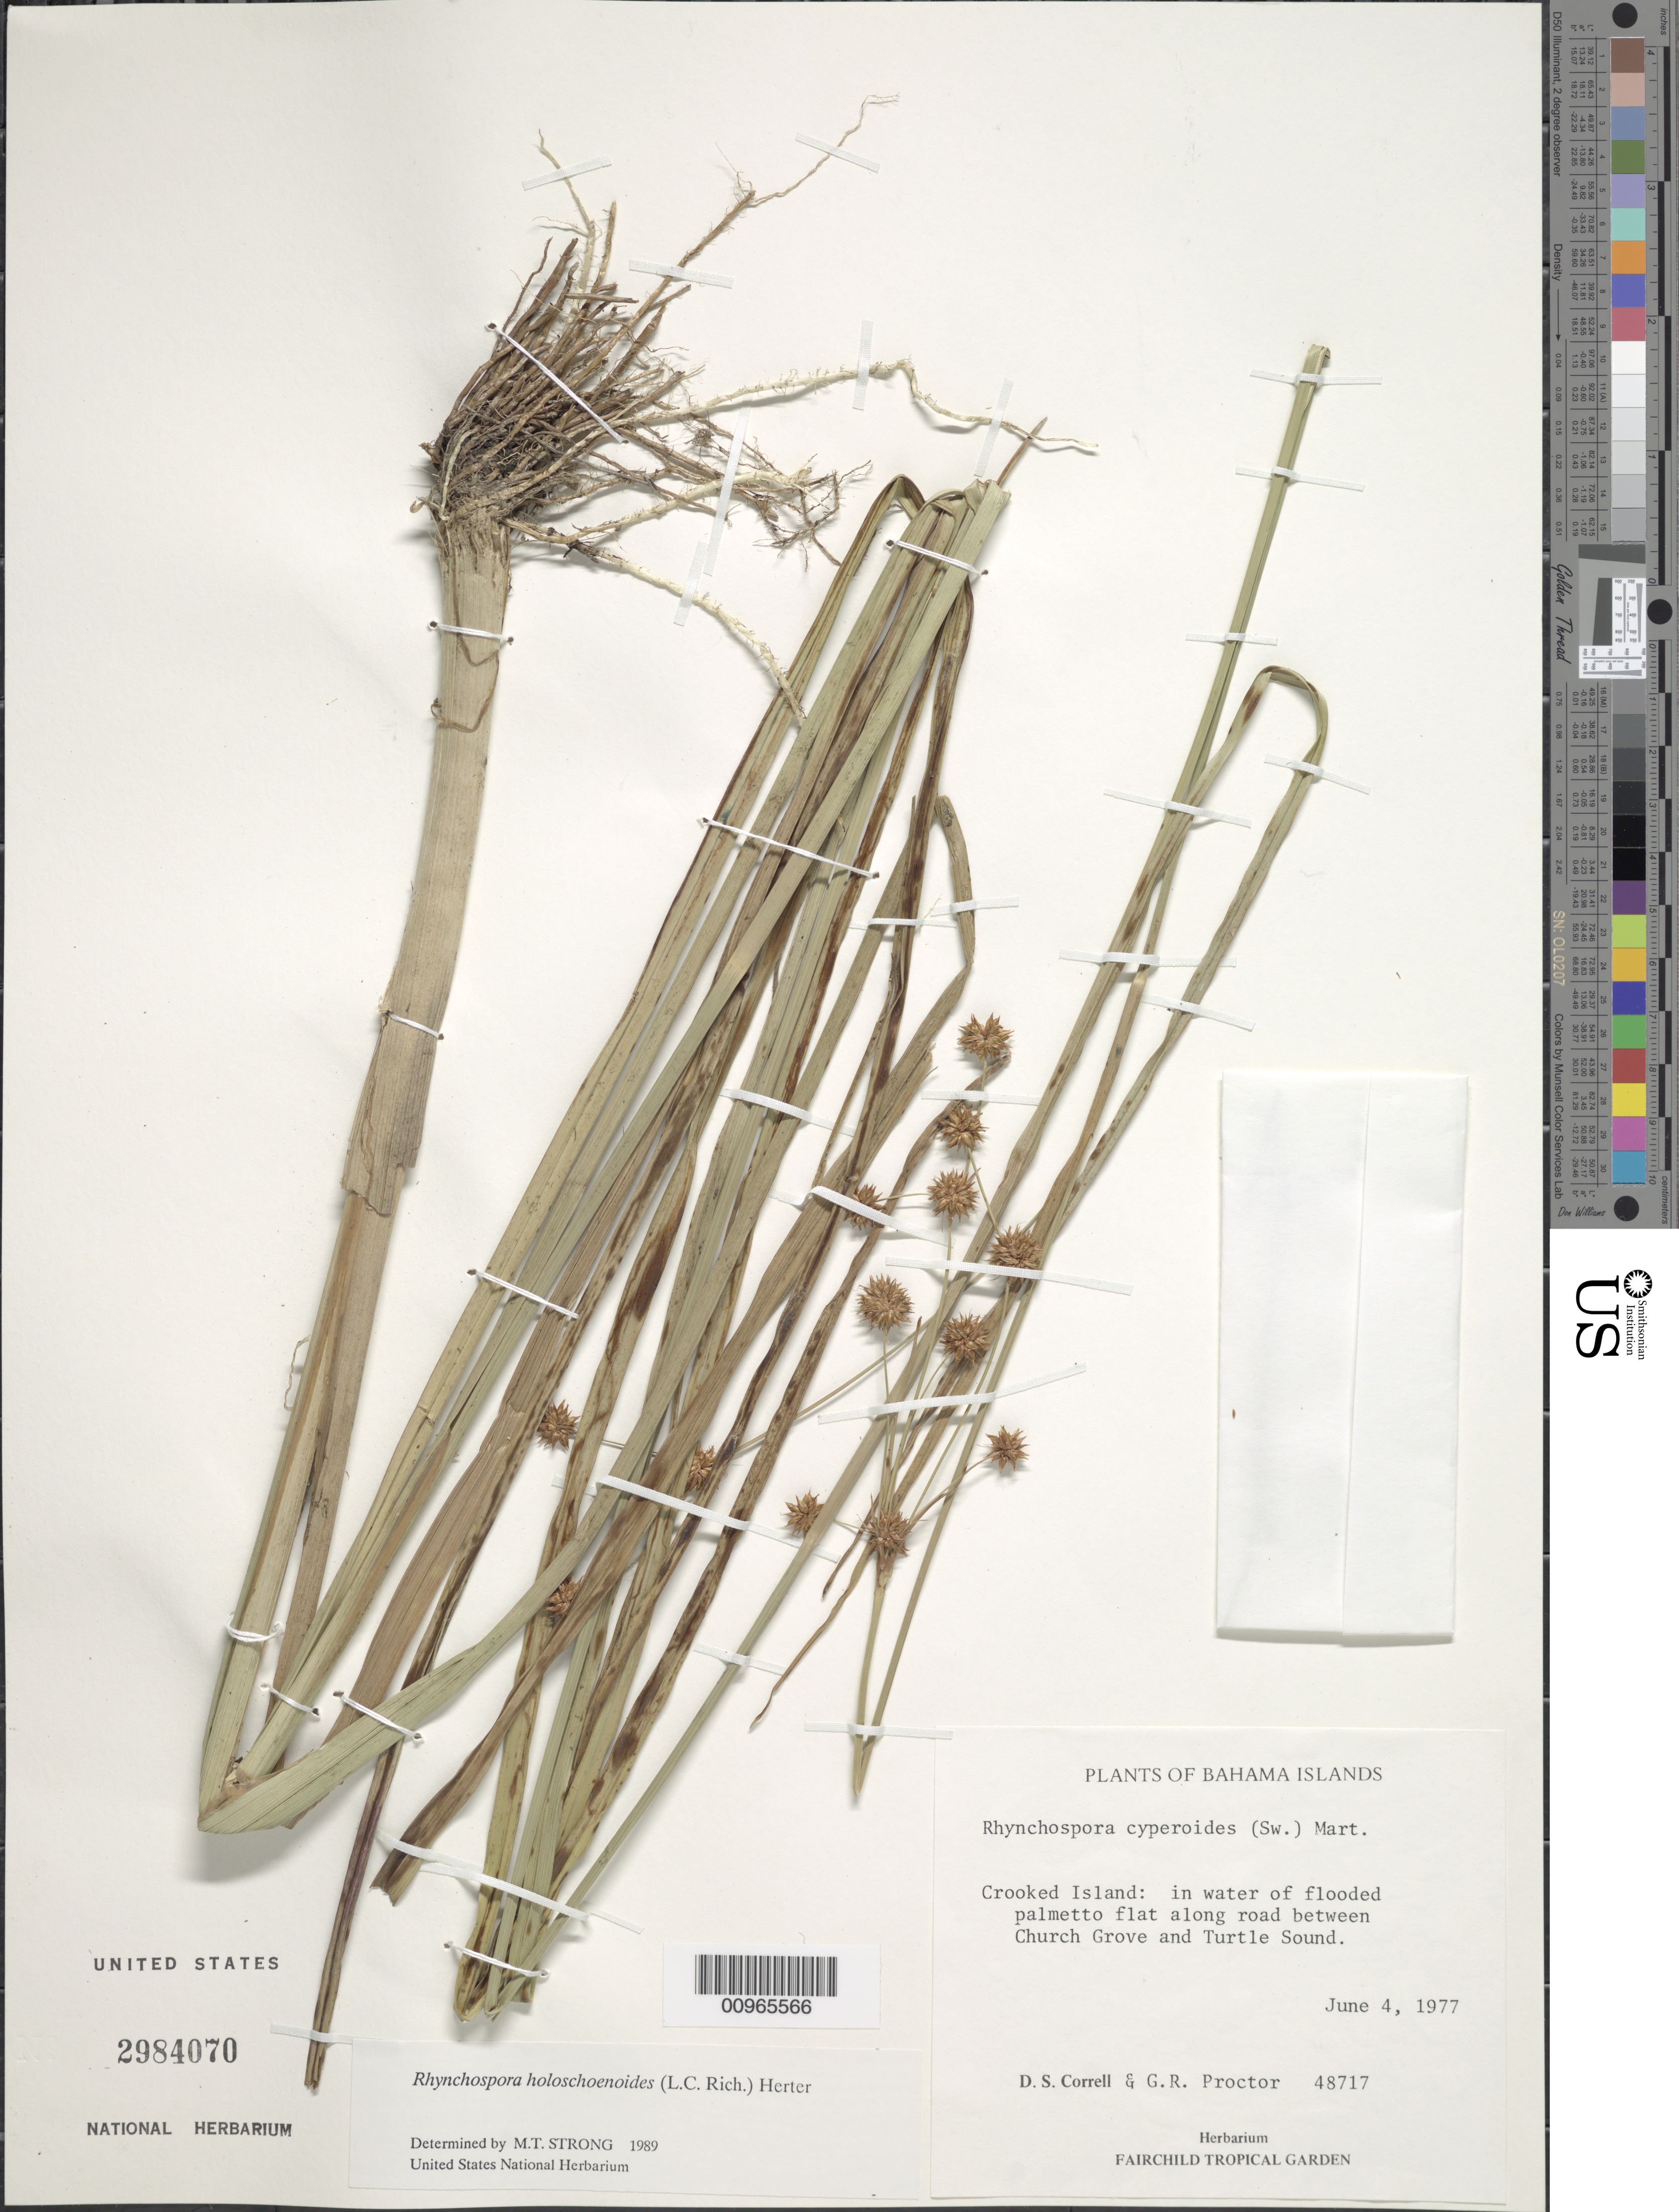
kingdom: Plantae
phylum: Tracheophyta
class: Liliopsida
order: Poales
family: Cyperaceae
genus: Rhynchospora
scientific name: Rhynchospora holoschoenoides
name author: (Rich.) Herter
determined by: Strong, M. T., (US), Smithsonian Institution - National Museum of Natural History (UNITED STATES)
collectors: D. S. Correll & G. R. Proctor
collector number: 48717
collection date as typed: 04 Jun 1977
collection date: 1977-06-04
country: Bahamas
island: Crooked Island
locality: Between Church Grove and Turtle Sound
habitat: In water of flooded palmetto flat along road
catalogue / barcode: US 2984070